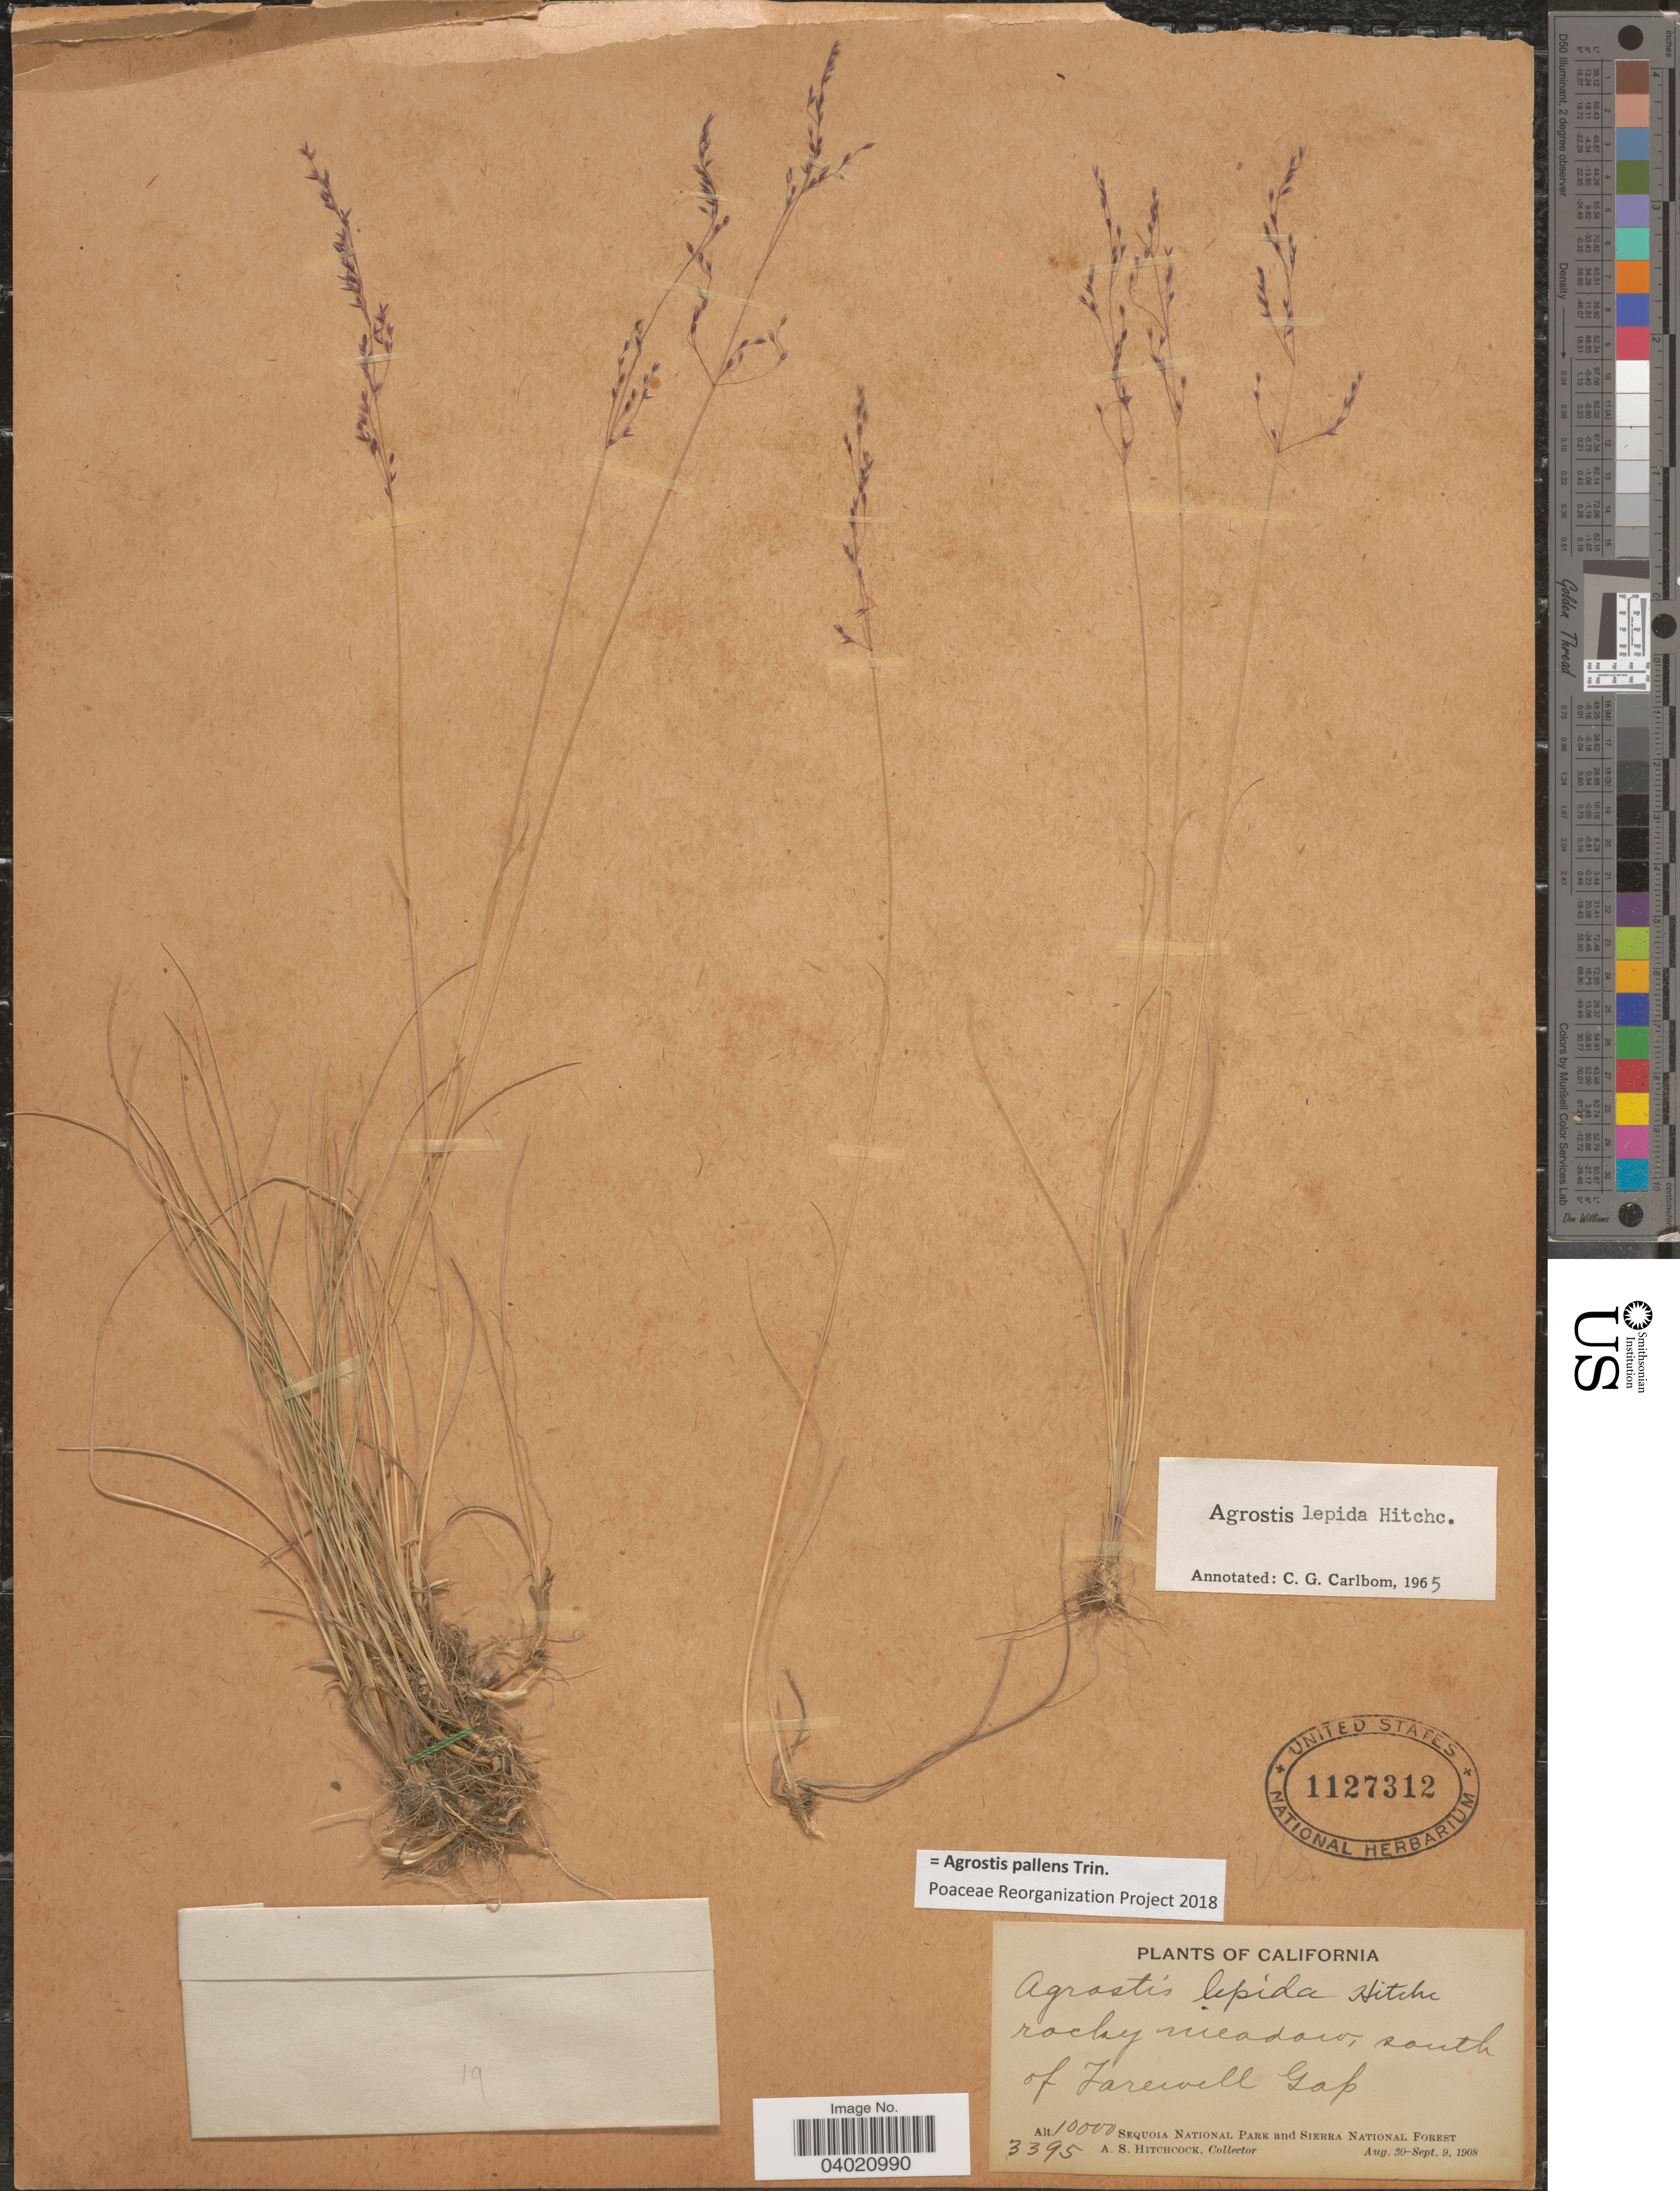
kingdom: Plantae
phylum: Tracheophyta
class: Liliopsida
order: Poales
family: Poaceae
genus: Agrostis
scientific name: Agrostis pallens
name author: Trin.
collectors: A. S. Hitchcock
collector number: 3395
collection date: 1908-08-30/1908-09-09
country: United States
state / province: California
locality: Rocky meadow, south of Farewell Gap. Sequoia National Park and Sierra National Forest.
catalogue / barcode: US 1127312